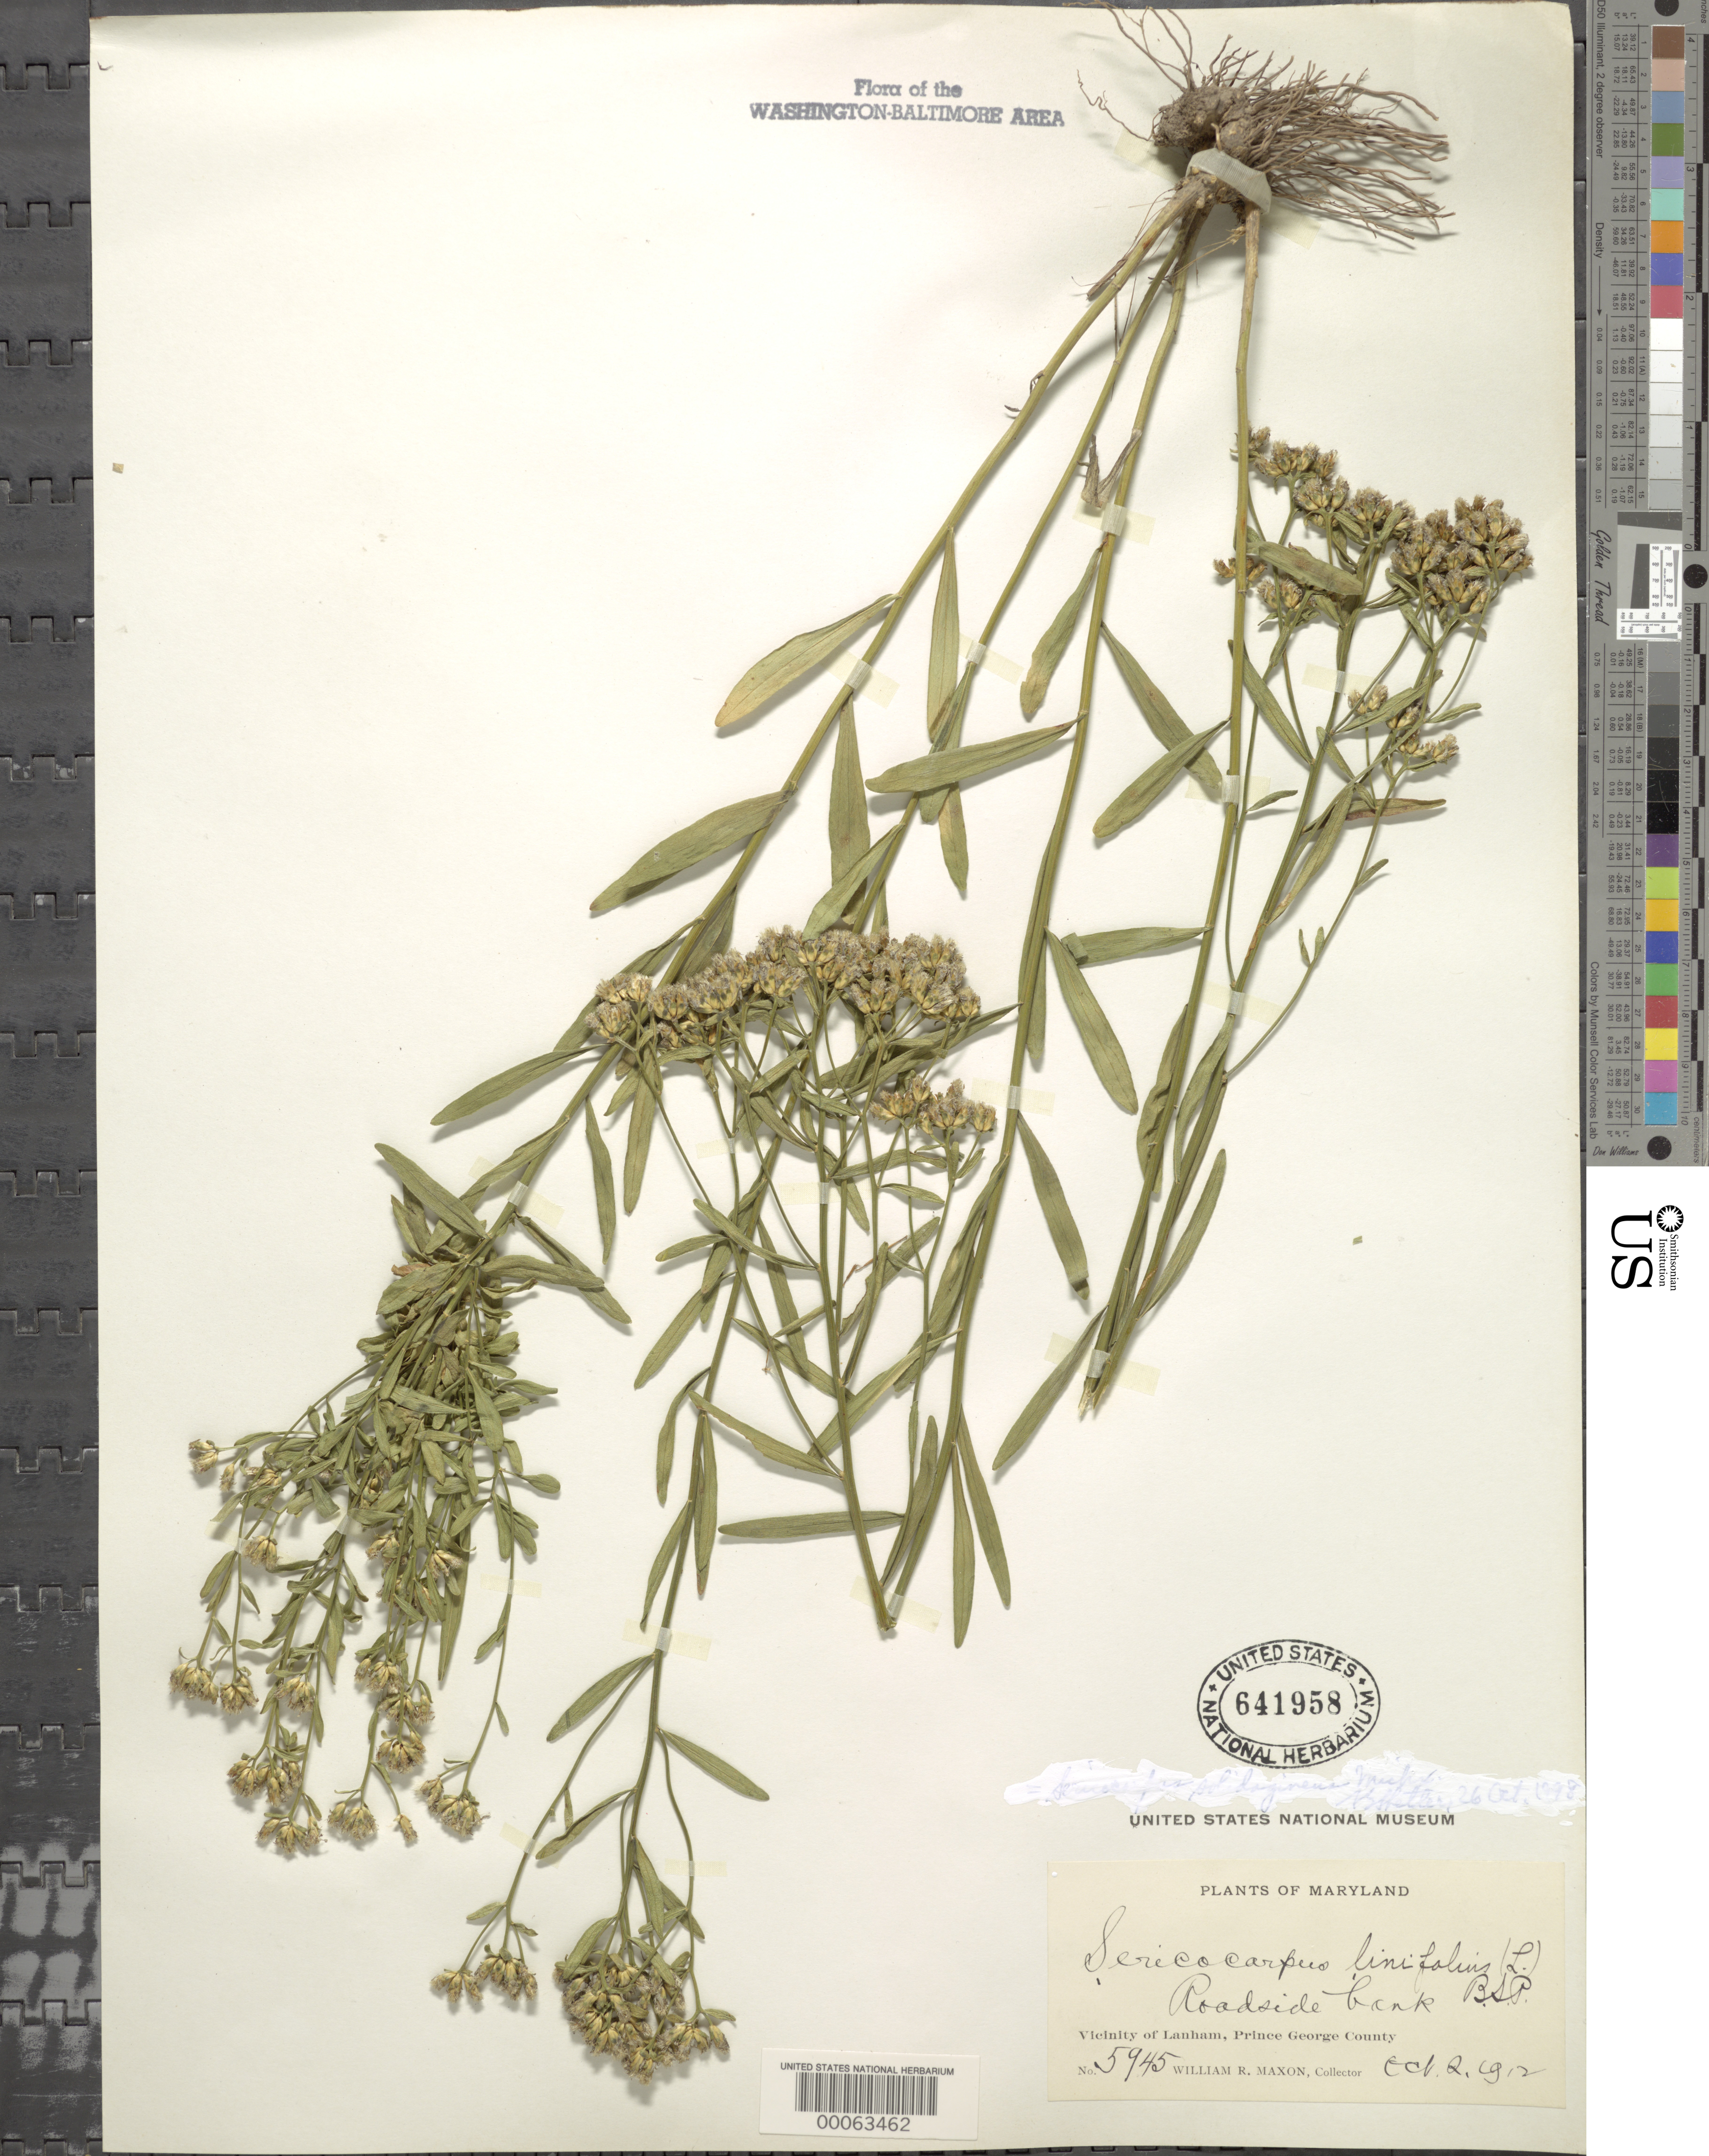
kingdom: Plantae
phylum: Tracheophyta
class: Magnoliopsida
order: Asterales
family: Asteraceae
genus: Sericocarpus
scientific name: Sericocarpus linifolius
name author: (L.) Britton, Stearns & Poggenb.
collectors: W. R. Maxon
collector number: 5945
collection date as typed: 02 Oct 1912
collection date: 1912-10-02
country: United States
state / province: Maryland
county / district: Prince George's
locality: Lanham vicinity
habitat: Roadside bank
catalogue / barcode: US 641958